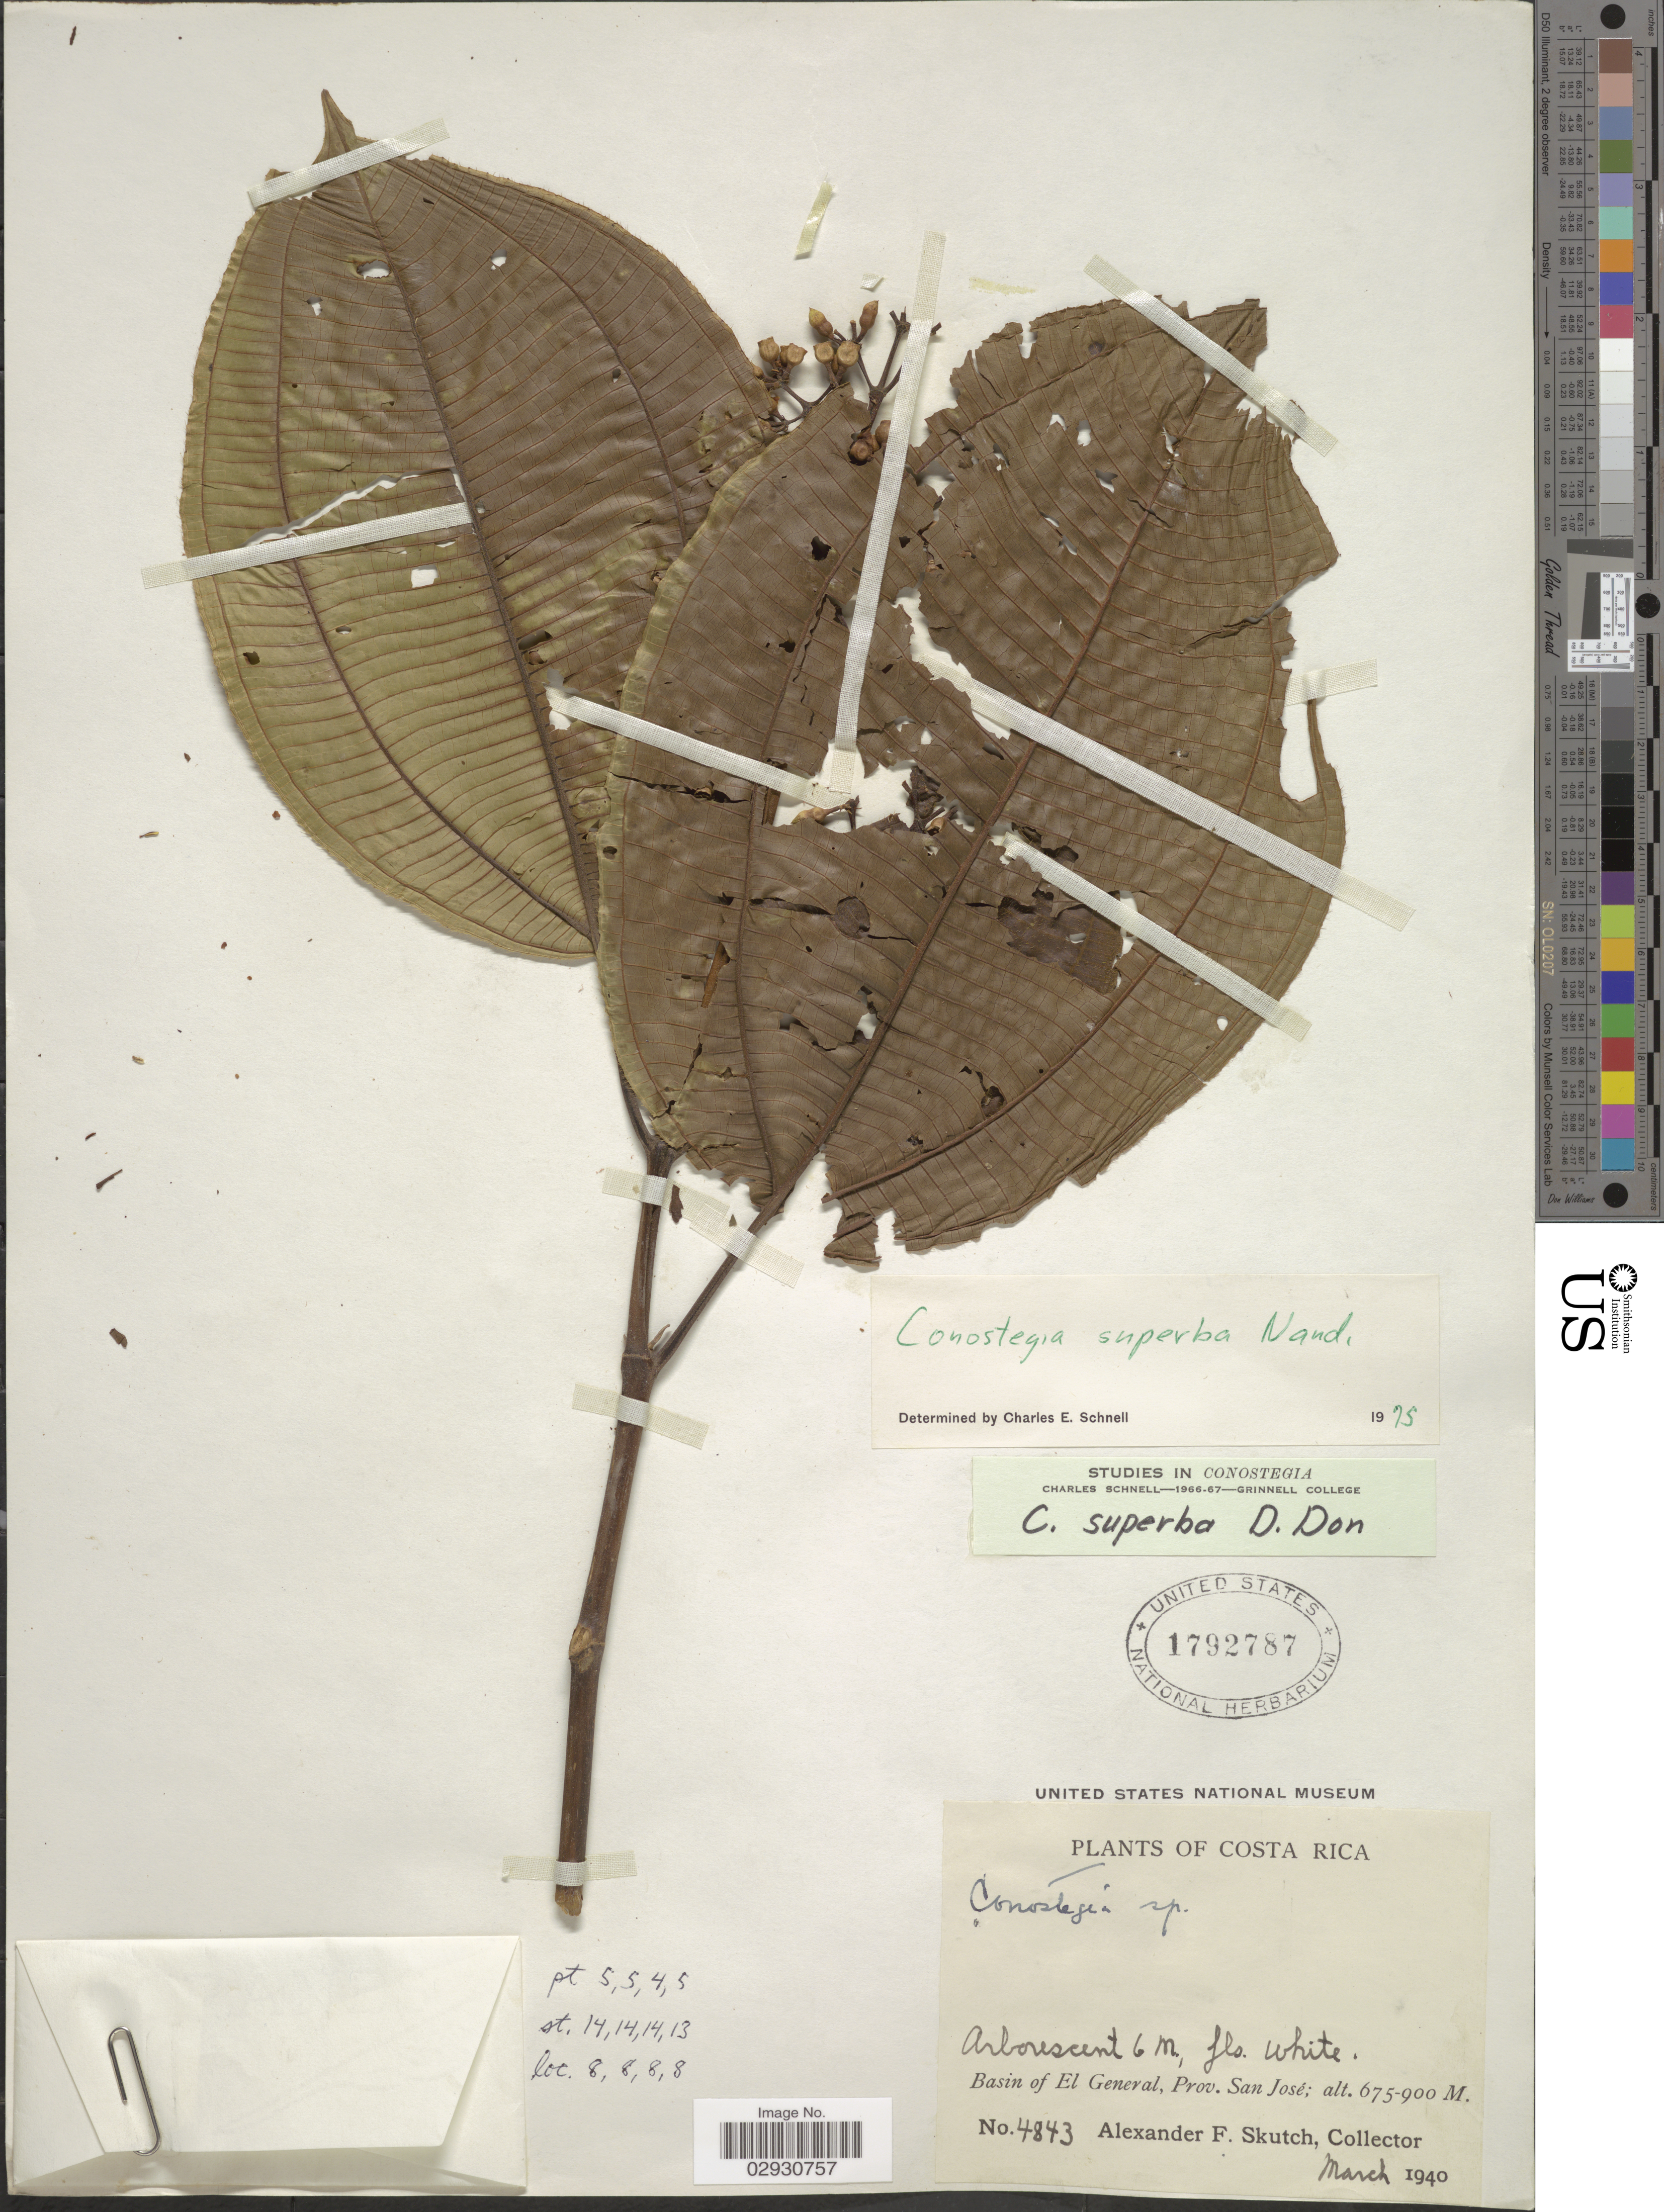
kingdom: Plantae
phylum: Tracheophyta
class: Magnoliopsida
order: Myrtales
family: Melastomataceae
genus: Conostegia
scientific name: Conostegia superba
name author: Naudin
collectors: A. F. Skutch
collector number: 4843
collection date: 1940-03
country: Costa Rica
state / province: San José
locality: Basin of El General, Prov. San José.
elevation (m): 675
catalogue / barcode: US 1792787